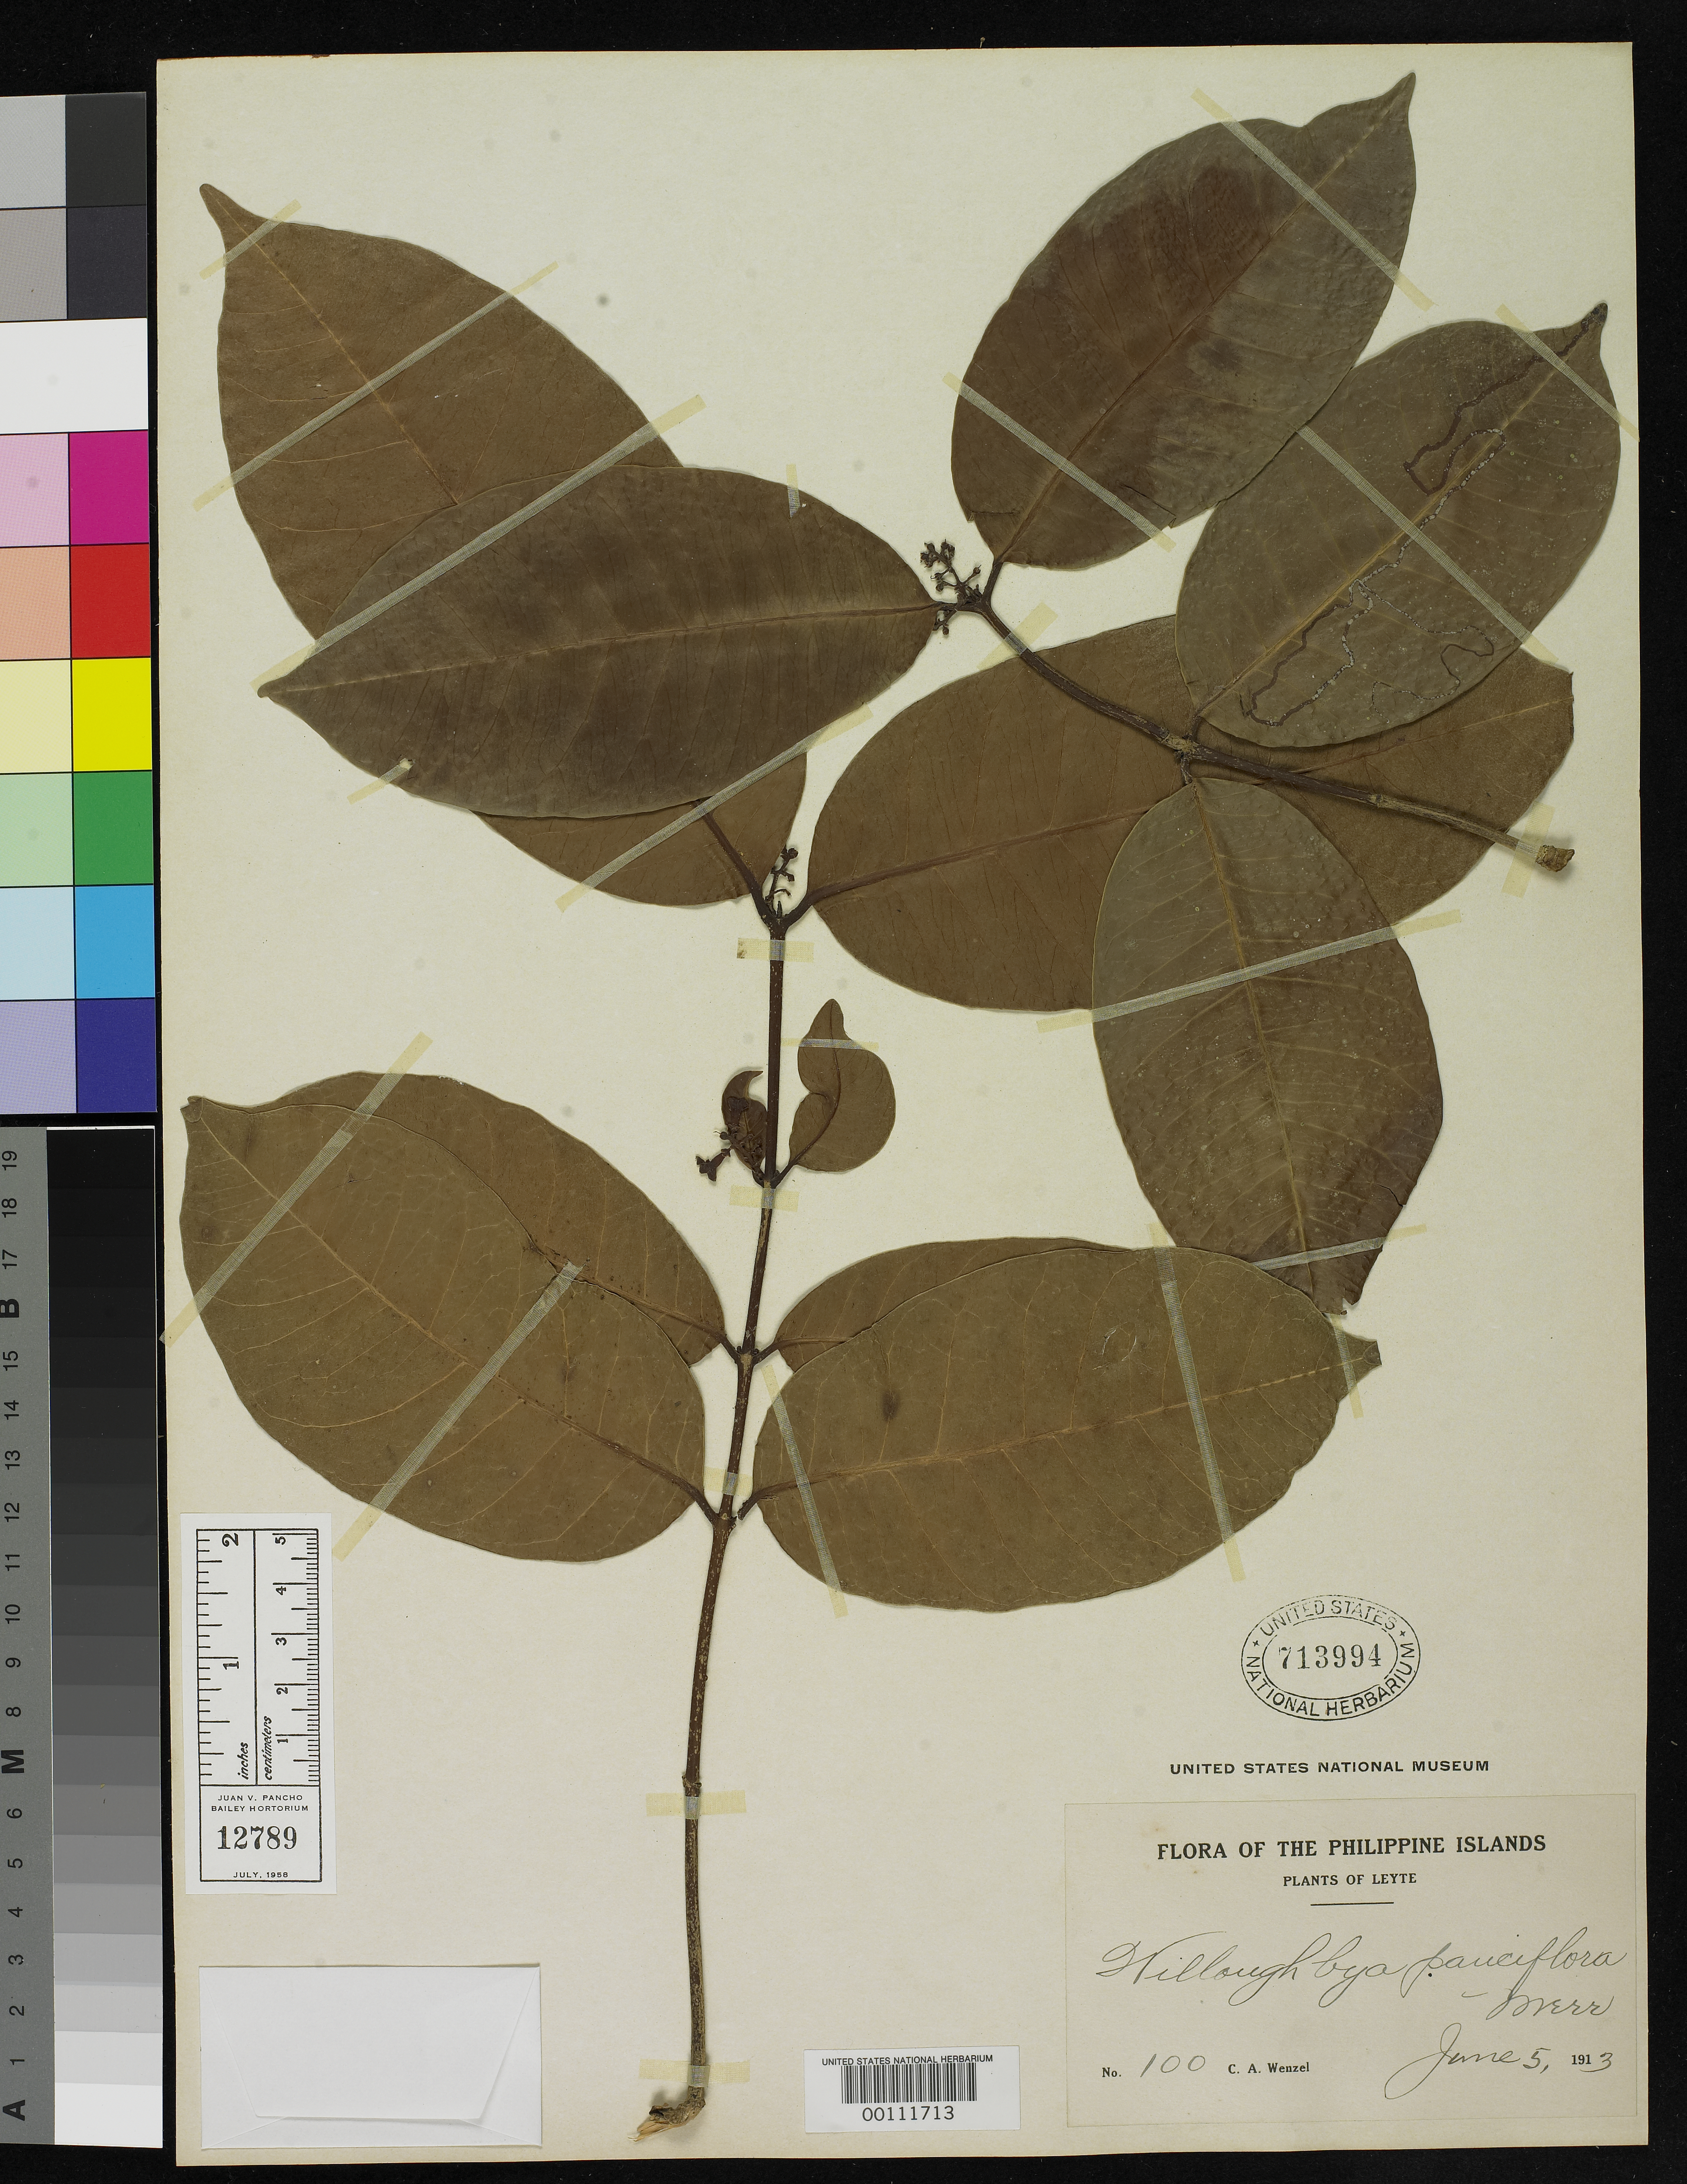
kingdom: Plantae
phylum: Tracheophyta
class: Magnoliopsida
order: Gentianales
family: Apocynaceae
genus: Willughbeia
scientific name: Willughbeia pauciflora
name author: Merr.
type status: Isotype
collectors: C. Wenzel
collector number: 100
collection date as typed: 05 Jun 1913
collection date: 1913-06-05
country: Philippines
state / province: Eastern Visayas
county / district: Leyte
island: Leyte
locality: Dagami.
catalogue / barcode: US 713994